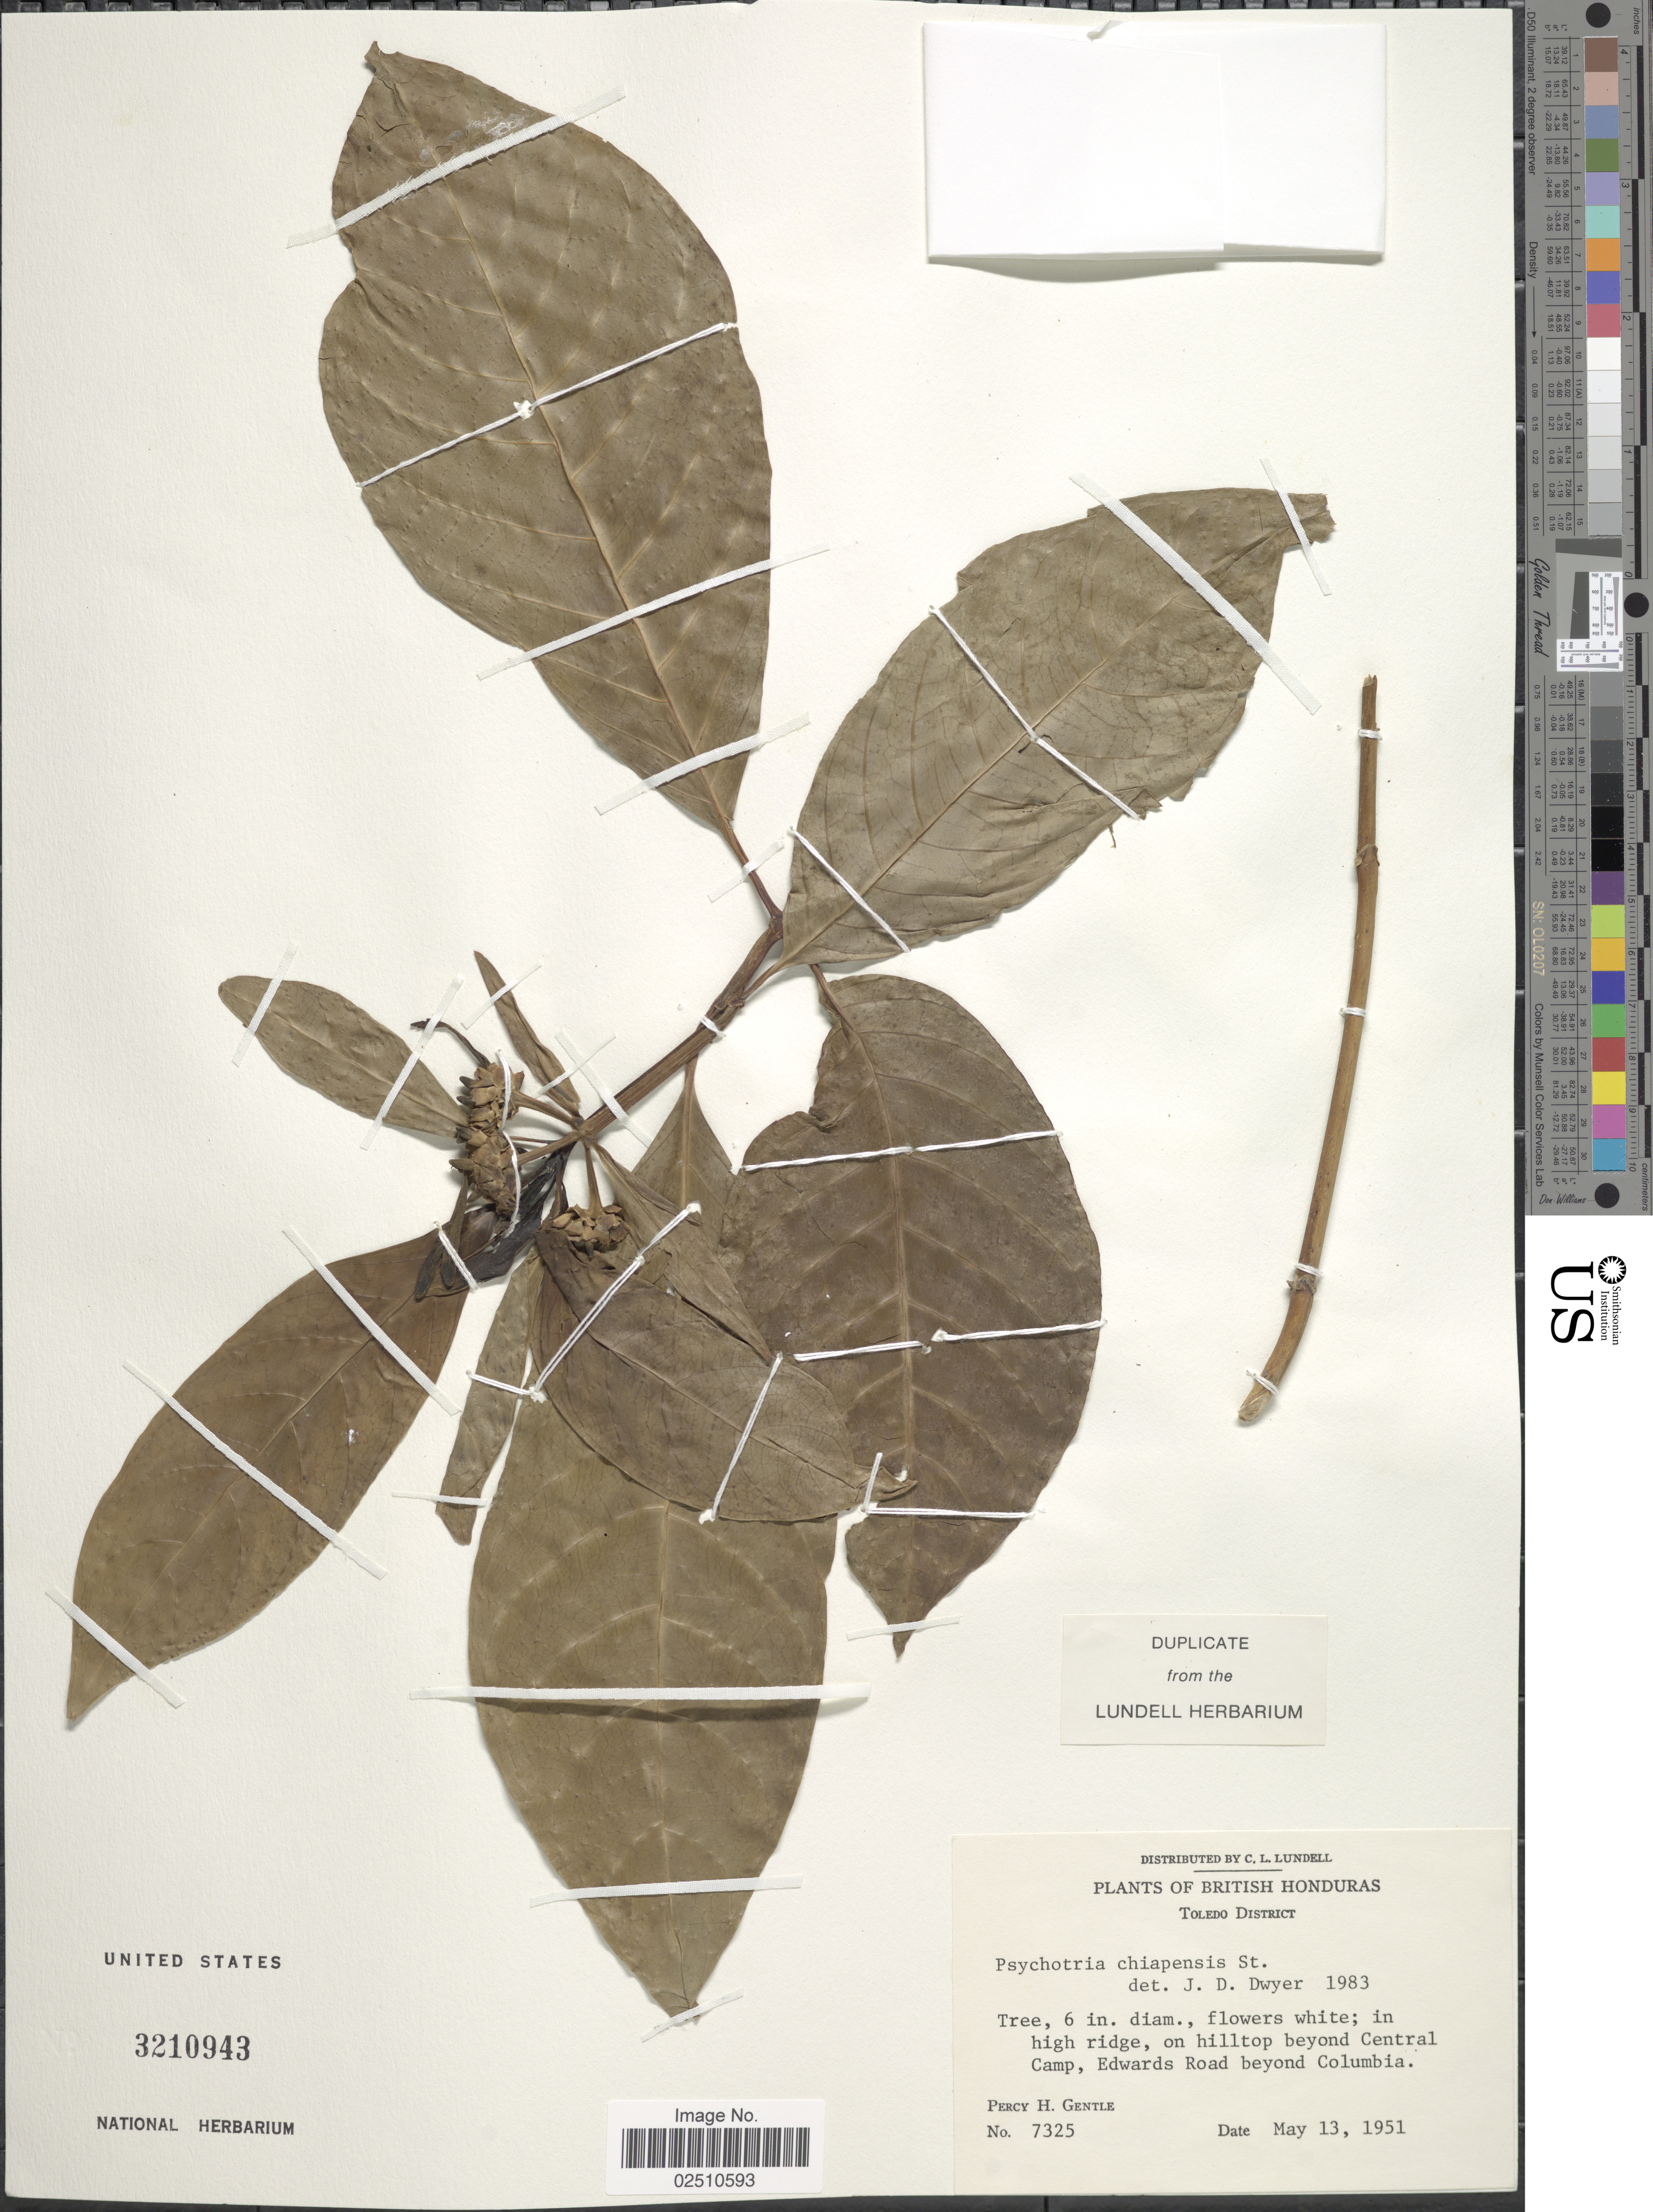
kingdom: Plantae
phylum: Tracheophyta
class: Magnoliopsida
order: Gentianales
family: Rubiaceae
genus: Psychotria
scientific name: Psychotria chiapensis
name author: Standl.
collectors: P. H. Gentle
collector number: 7325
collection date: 1951-05-13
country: Belize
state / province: Toledo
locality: British Honduras, hilltop beyond Central Camp, Edwards Road beyond Columbia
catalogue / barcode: US 3210943